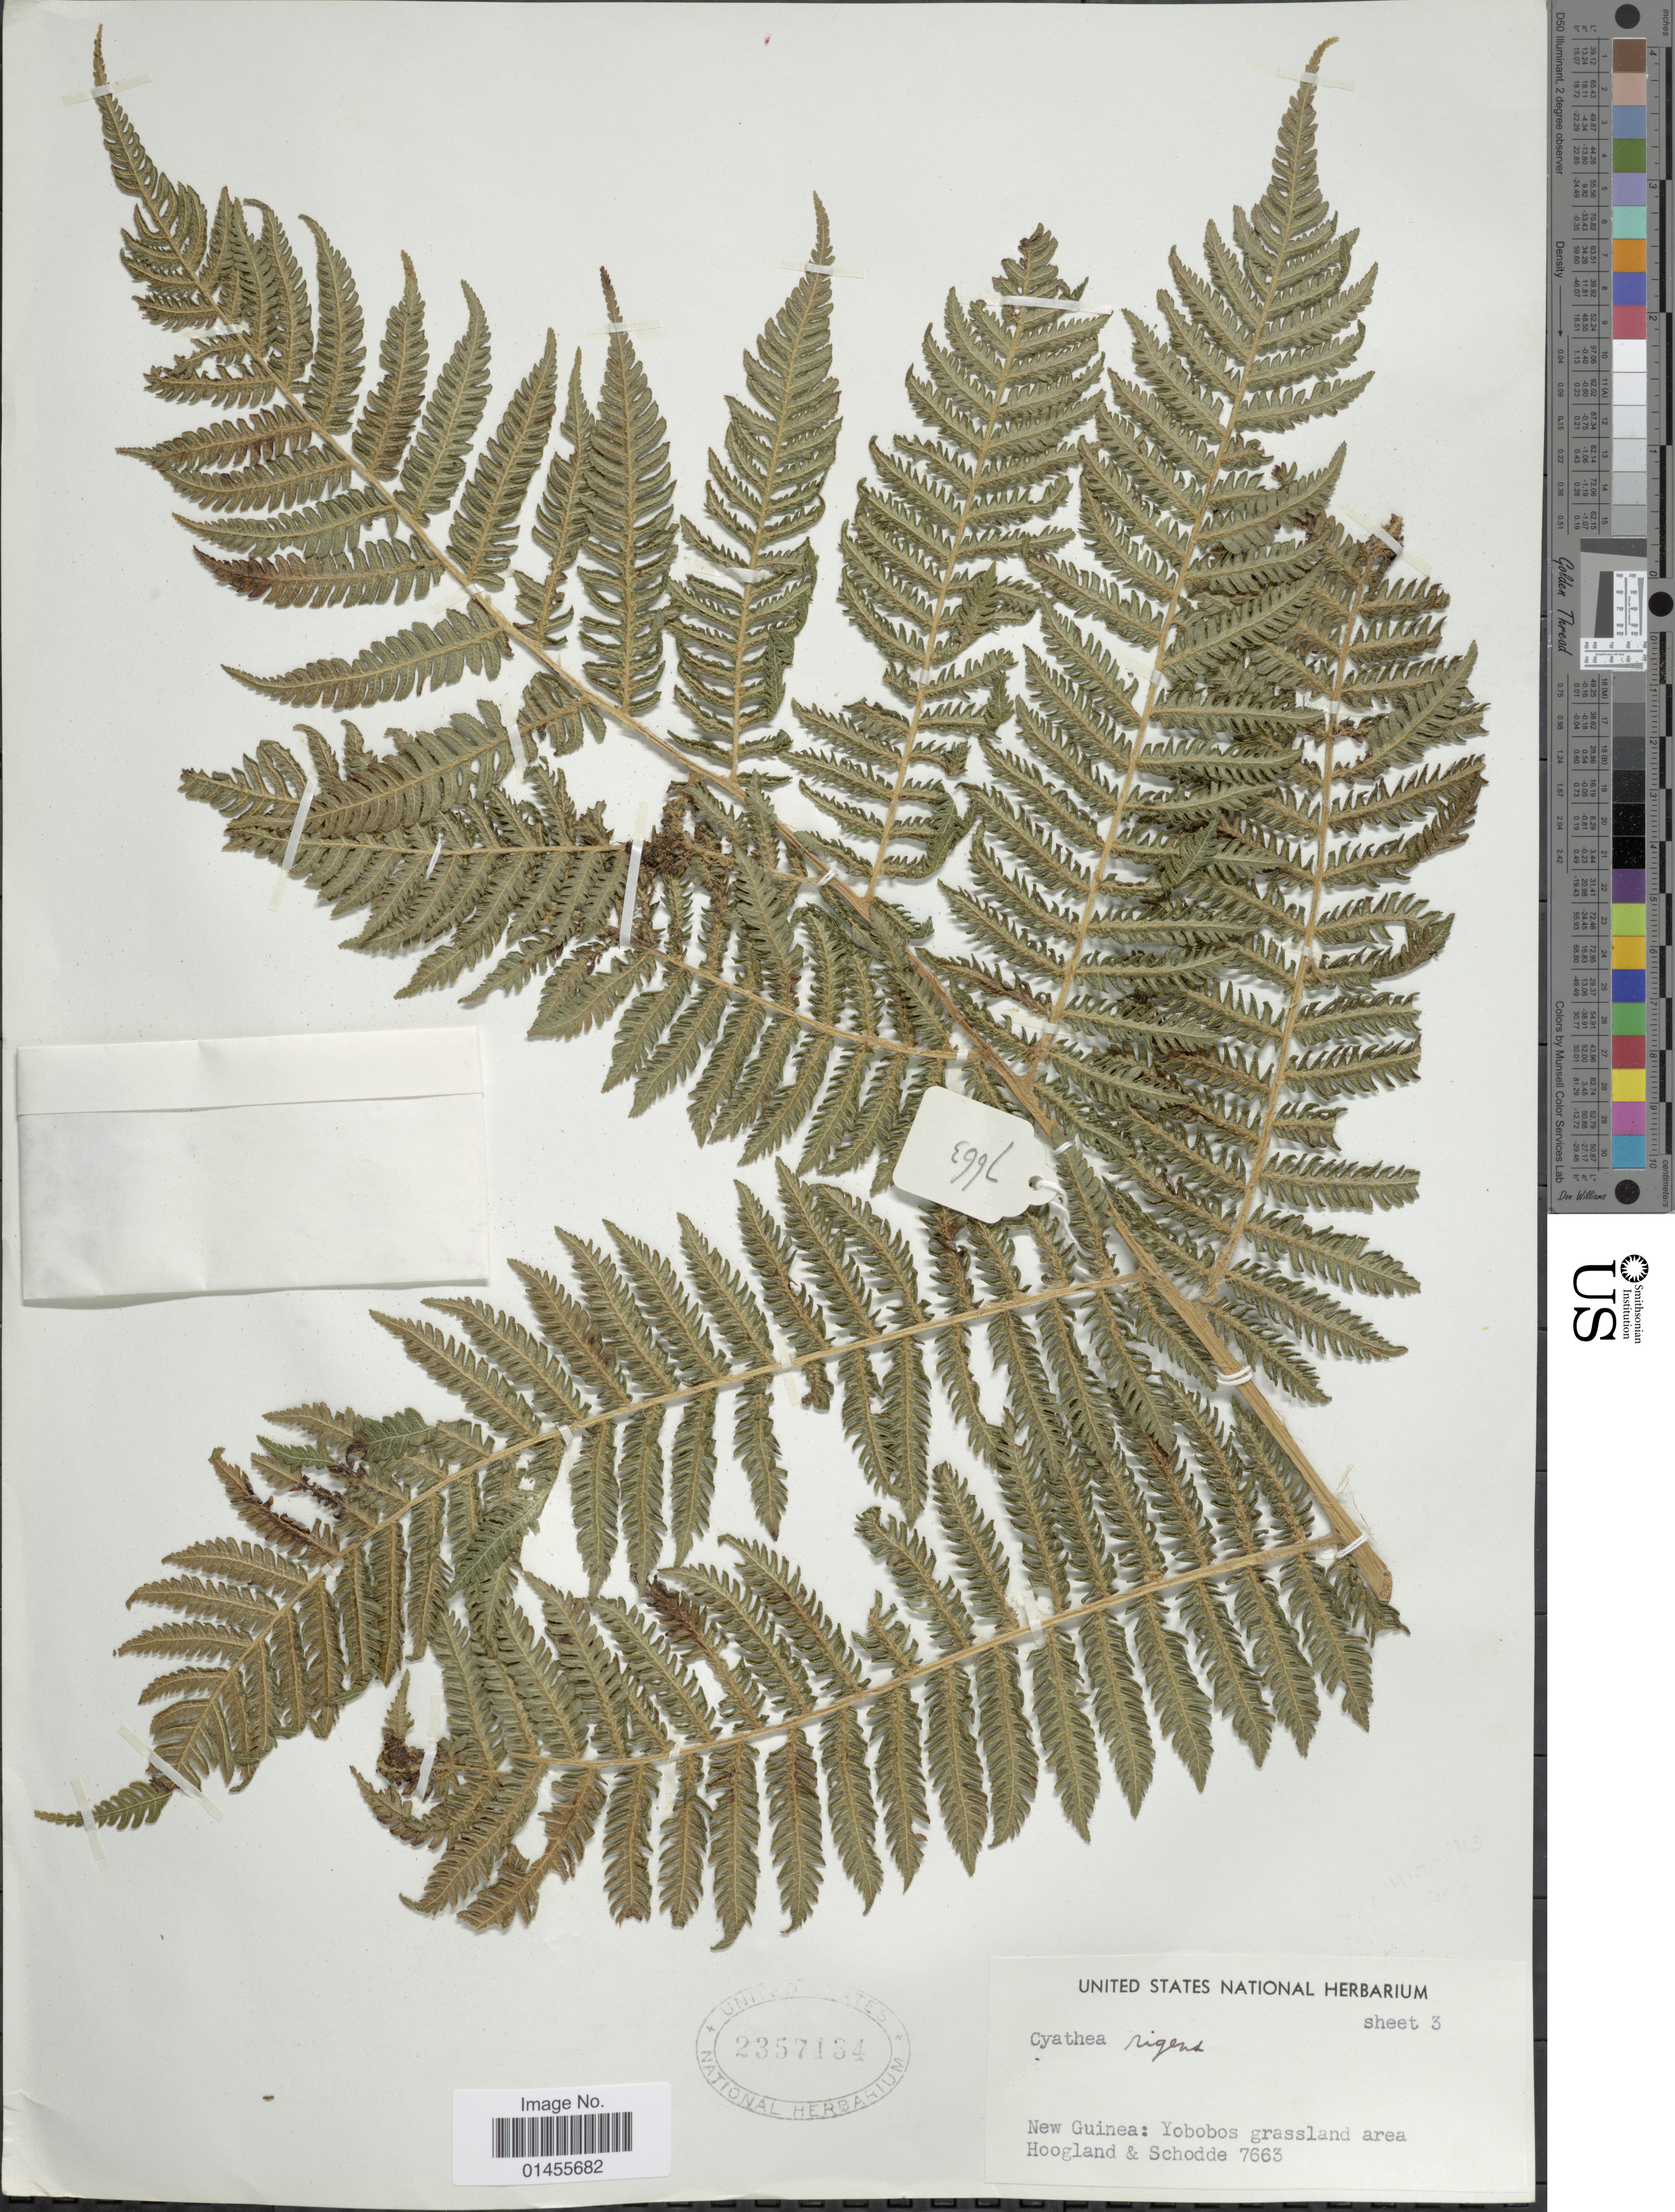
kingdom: Plantae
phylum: Tracheophyta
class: Polypodiopsida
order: Cyatheales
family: Cyatheaceae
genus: Alsophila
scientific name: Alsophila rigens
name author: (Rosenst.) R.M. Tryon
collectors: R. D. Hoogland & R. Schodde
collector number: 7663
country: Papua New Guinea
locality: New Guinea: Yobobos grassland area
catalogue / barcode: US 2357134